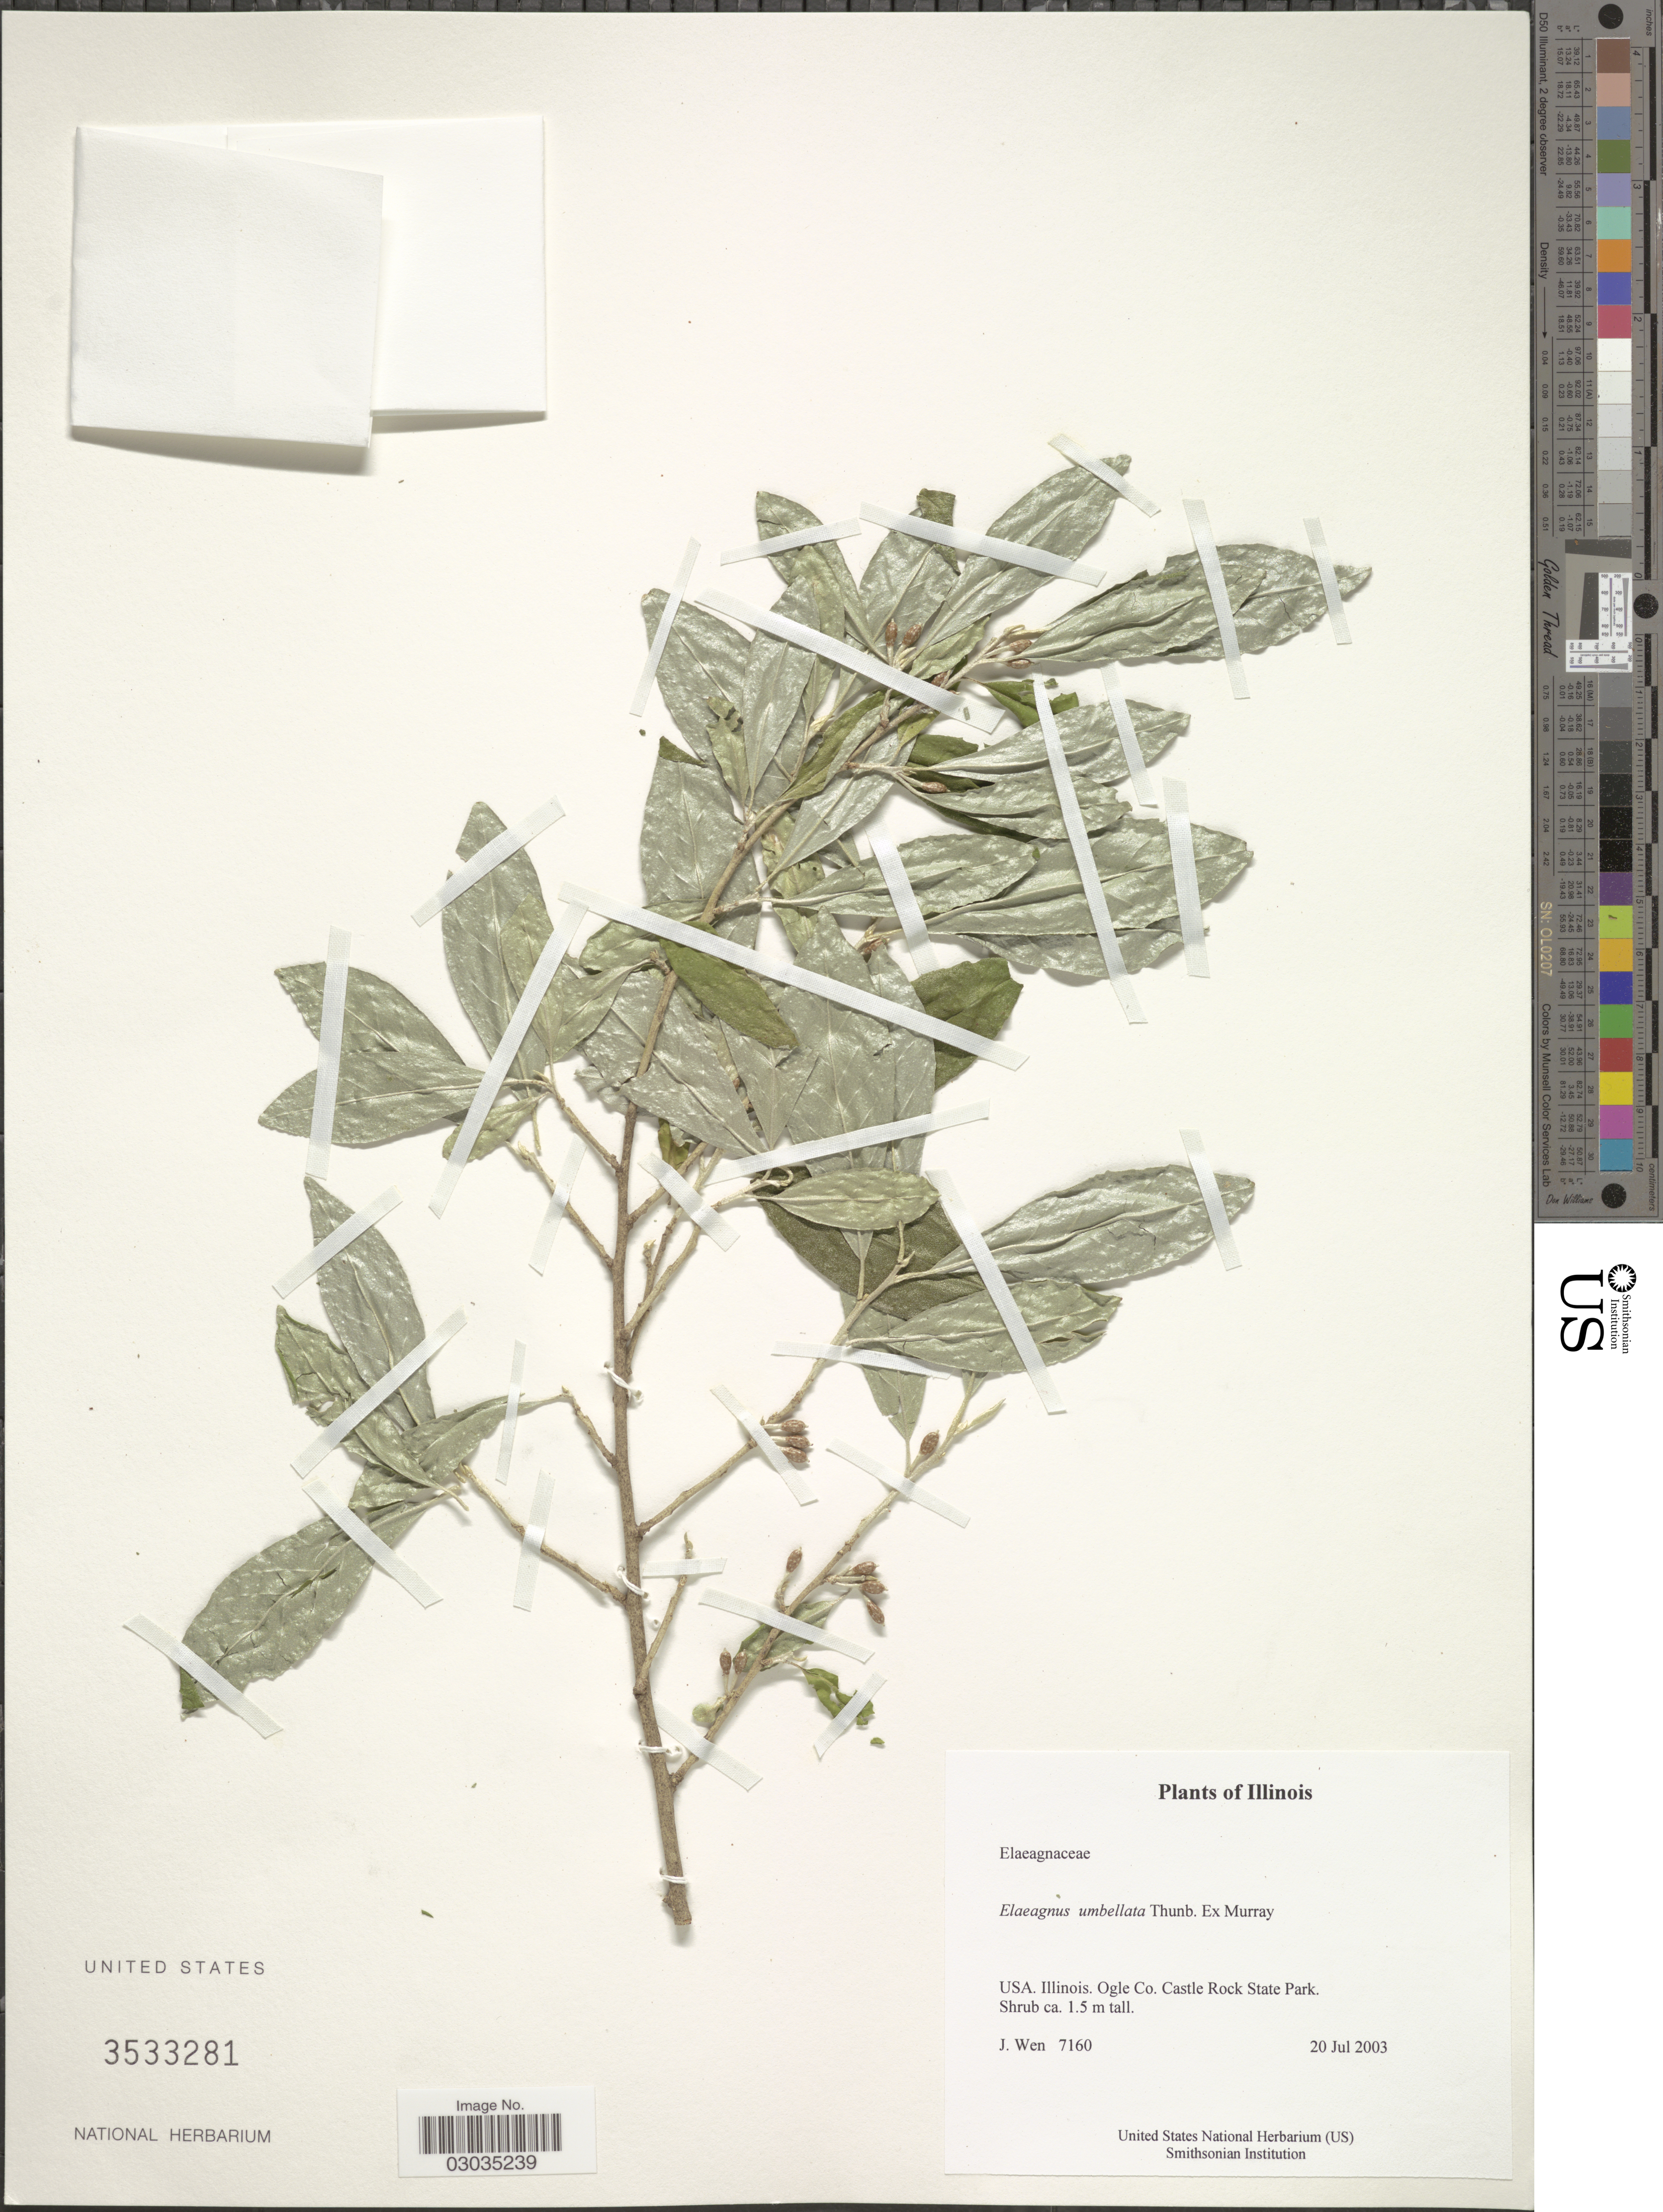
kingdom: Plantae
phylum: Tracheophyta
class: Magnoliopsida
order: Rosales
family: Elaeagnaceae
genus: Elaeagnus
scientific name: Elaeagnus umbellata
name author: Thunb.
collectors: J. Wen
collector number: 7160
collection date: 2003-07-20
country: United States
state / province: Illinois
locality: Ogle Co., Castle Rock State Park.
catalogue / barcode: US 3533281